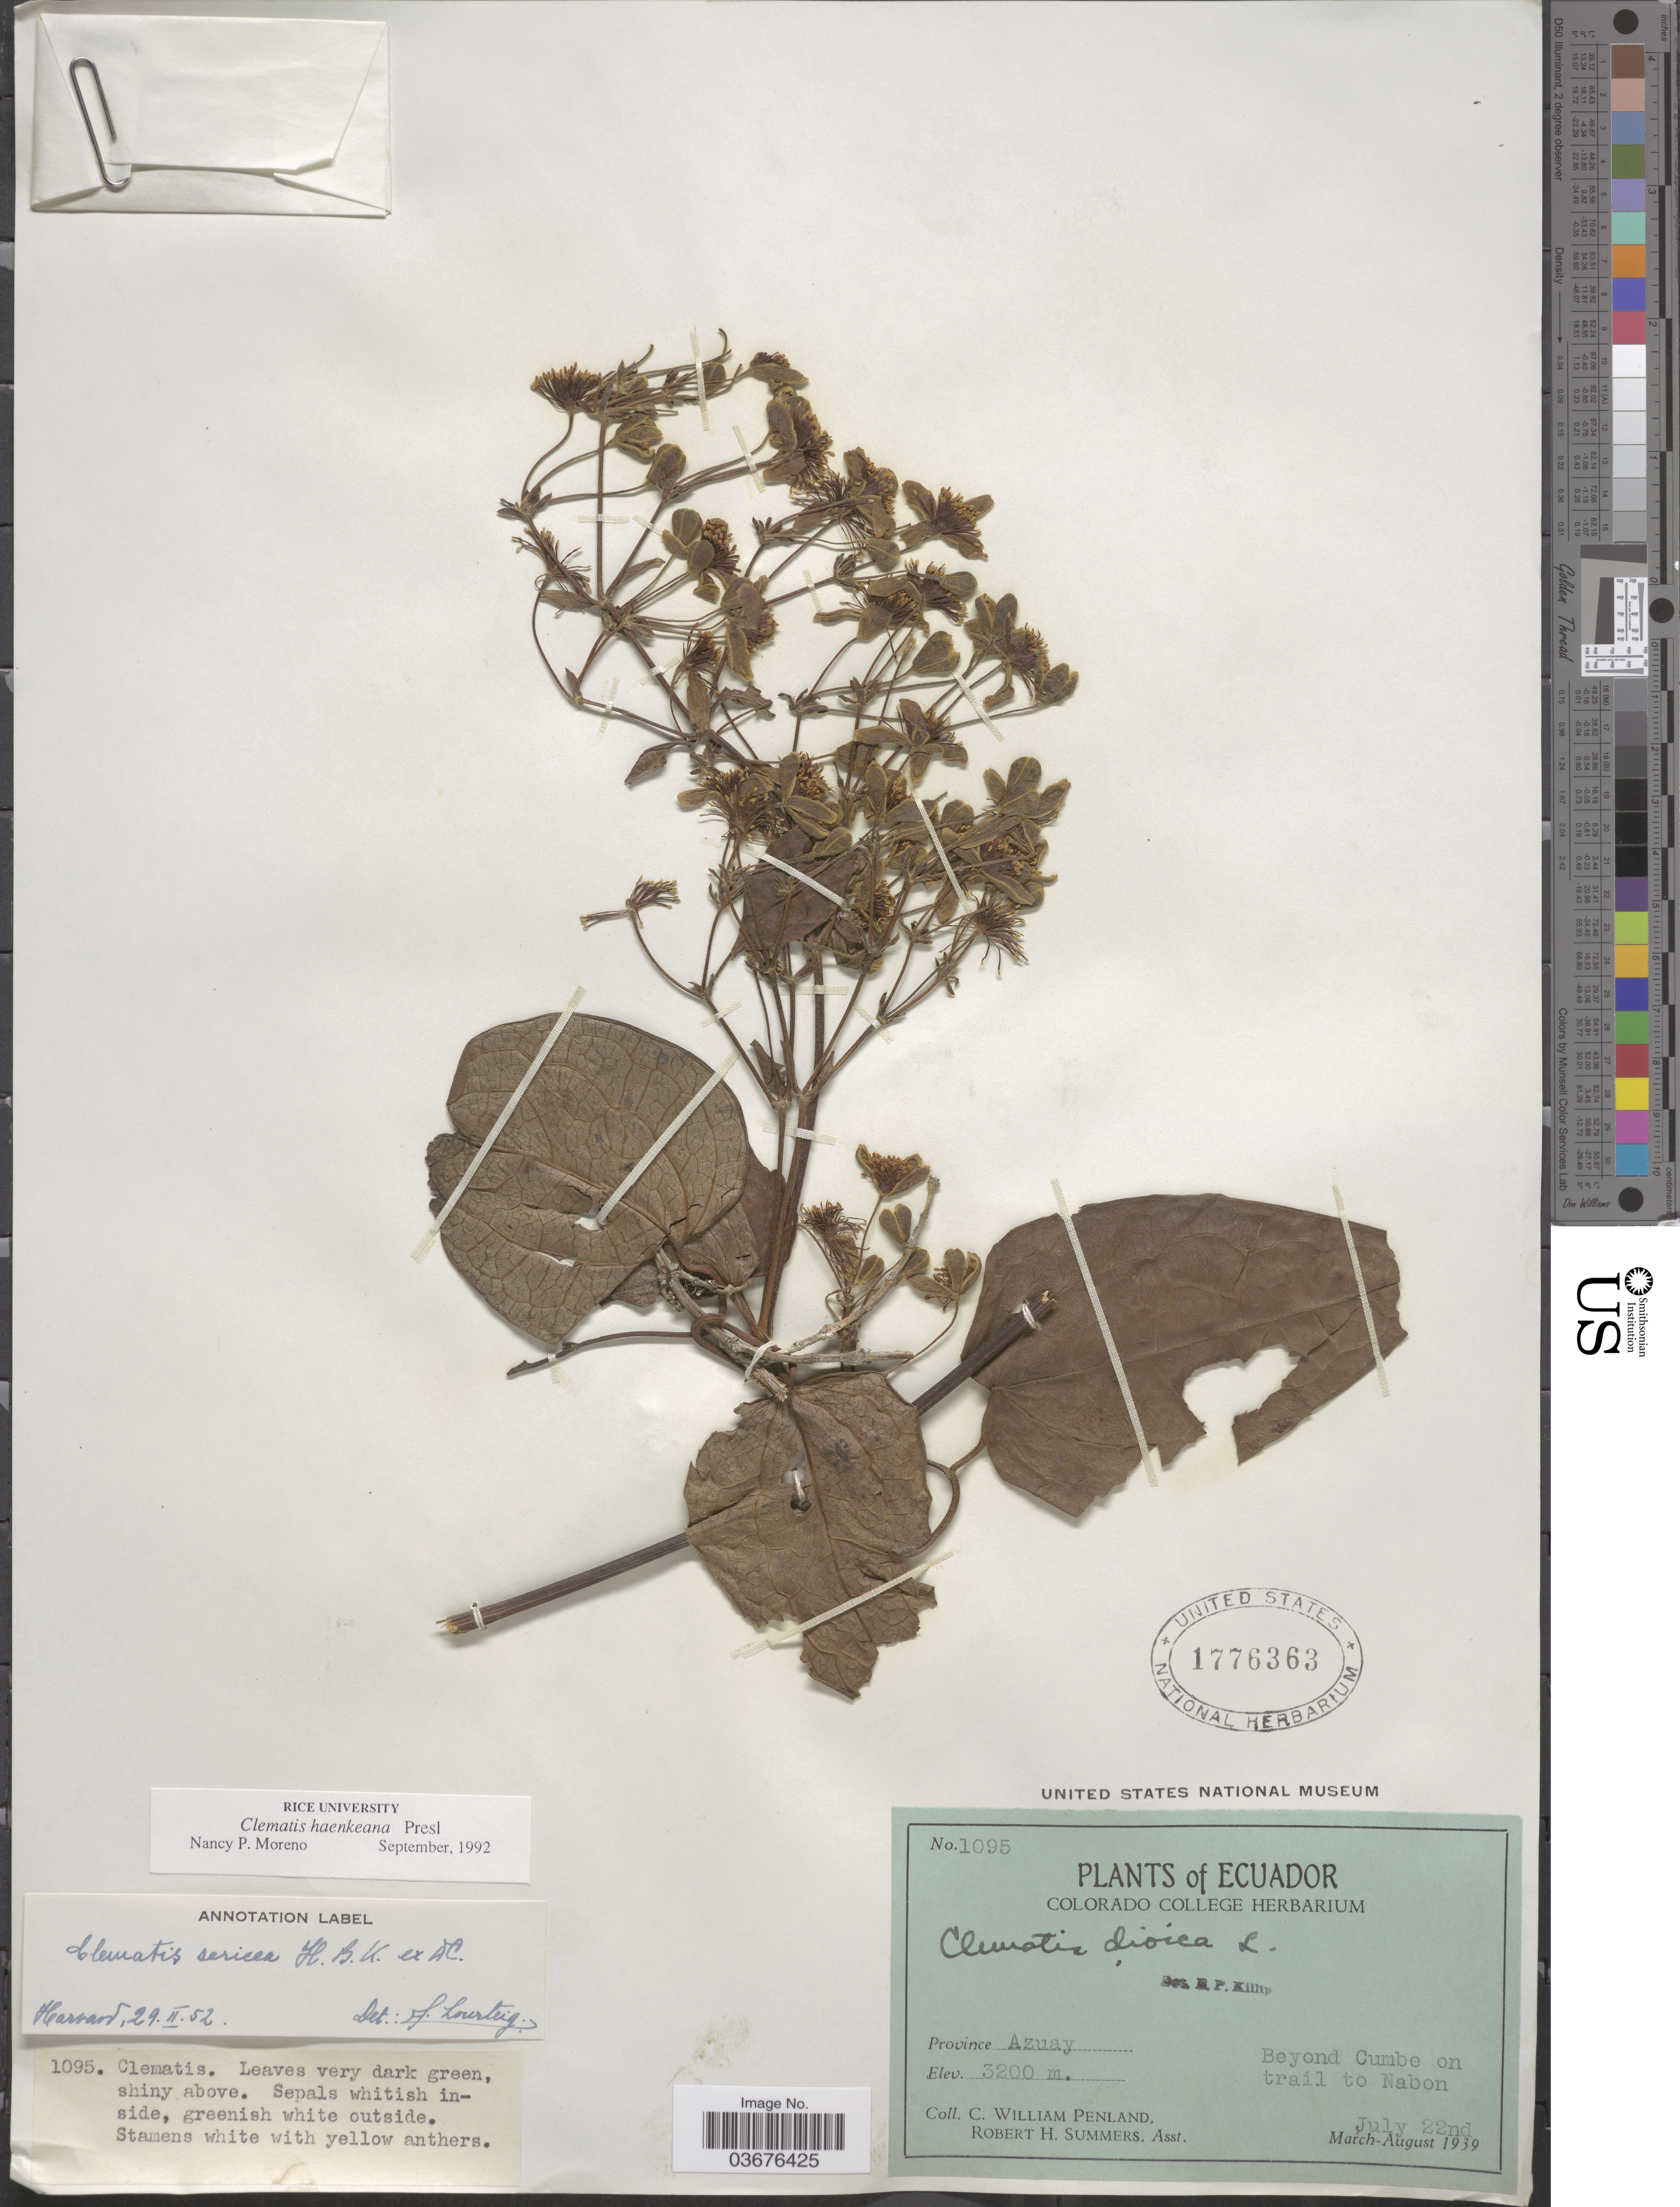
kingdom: Plantae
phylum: Tracheophyta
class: Magnoliopsida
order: Ranunculales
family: Ranunculaceae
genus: Clematis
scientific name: Clematis haenkeana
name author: C. Presl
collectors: C. W. Penland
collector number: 1095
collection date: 1939-07-22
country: Ecuador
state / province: Azuay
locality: Beyond Cumbe on trail to Nabon.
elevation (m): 3200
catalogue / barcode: US 1776363